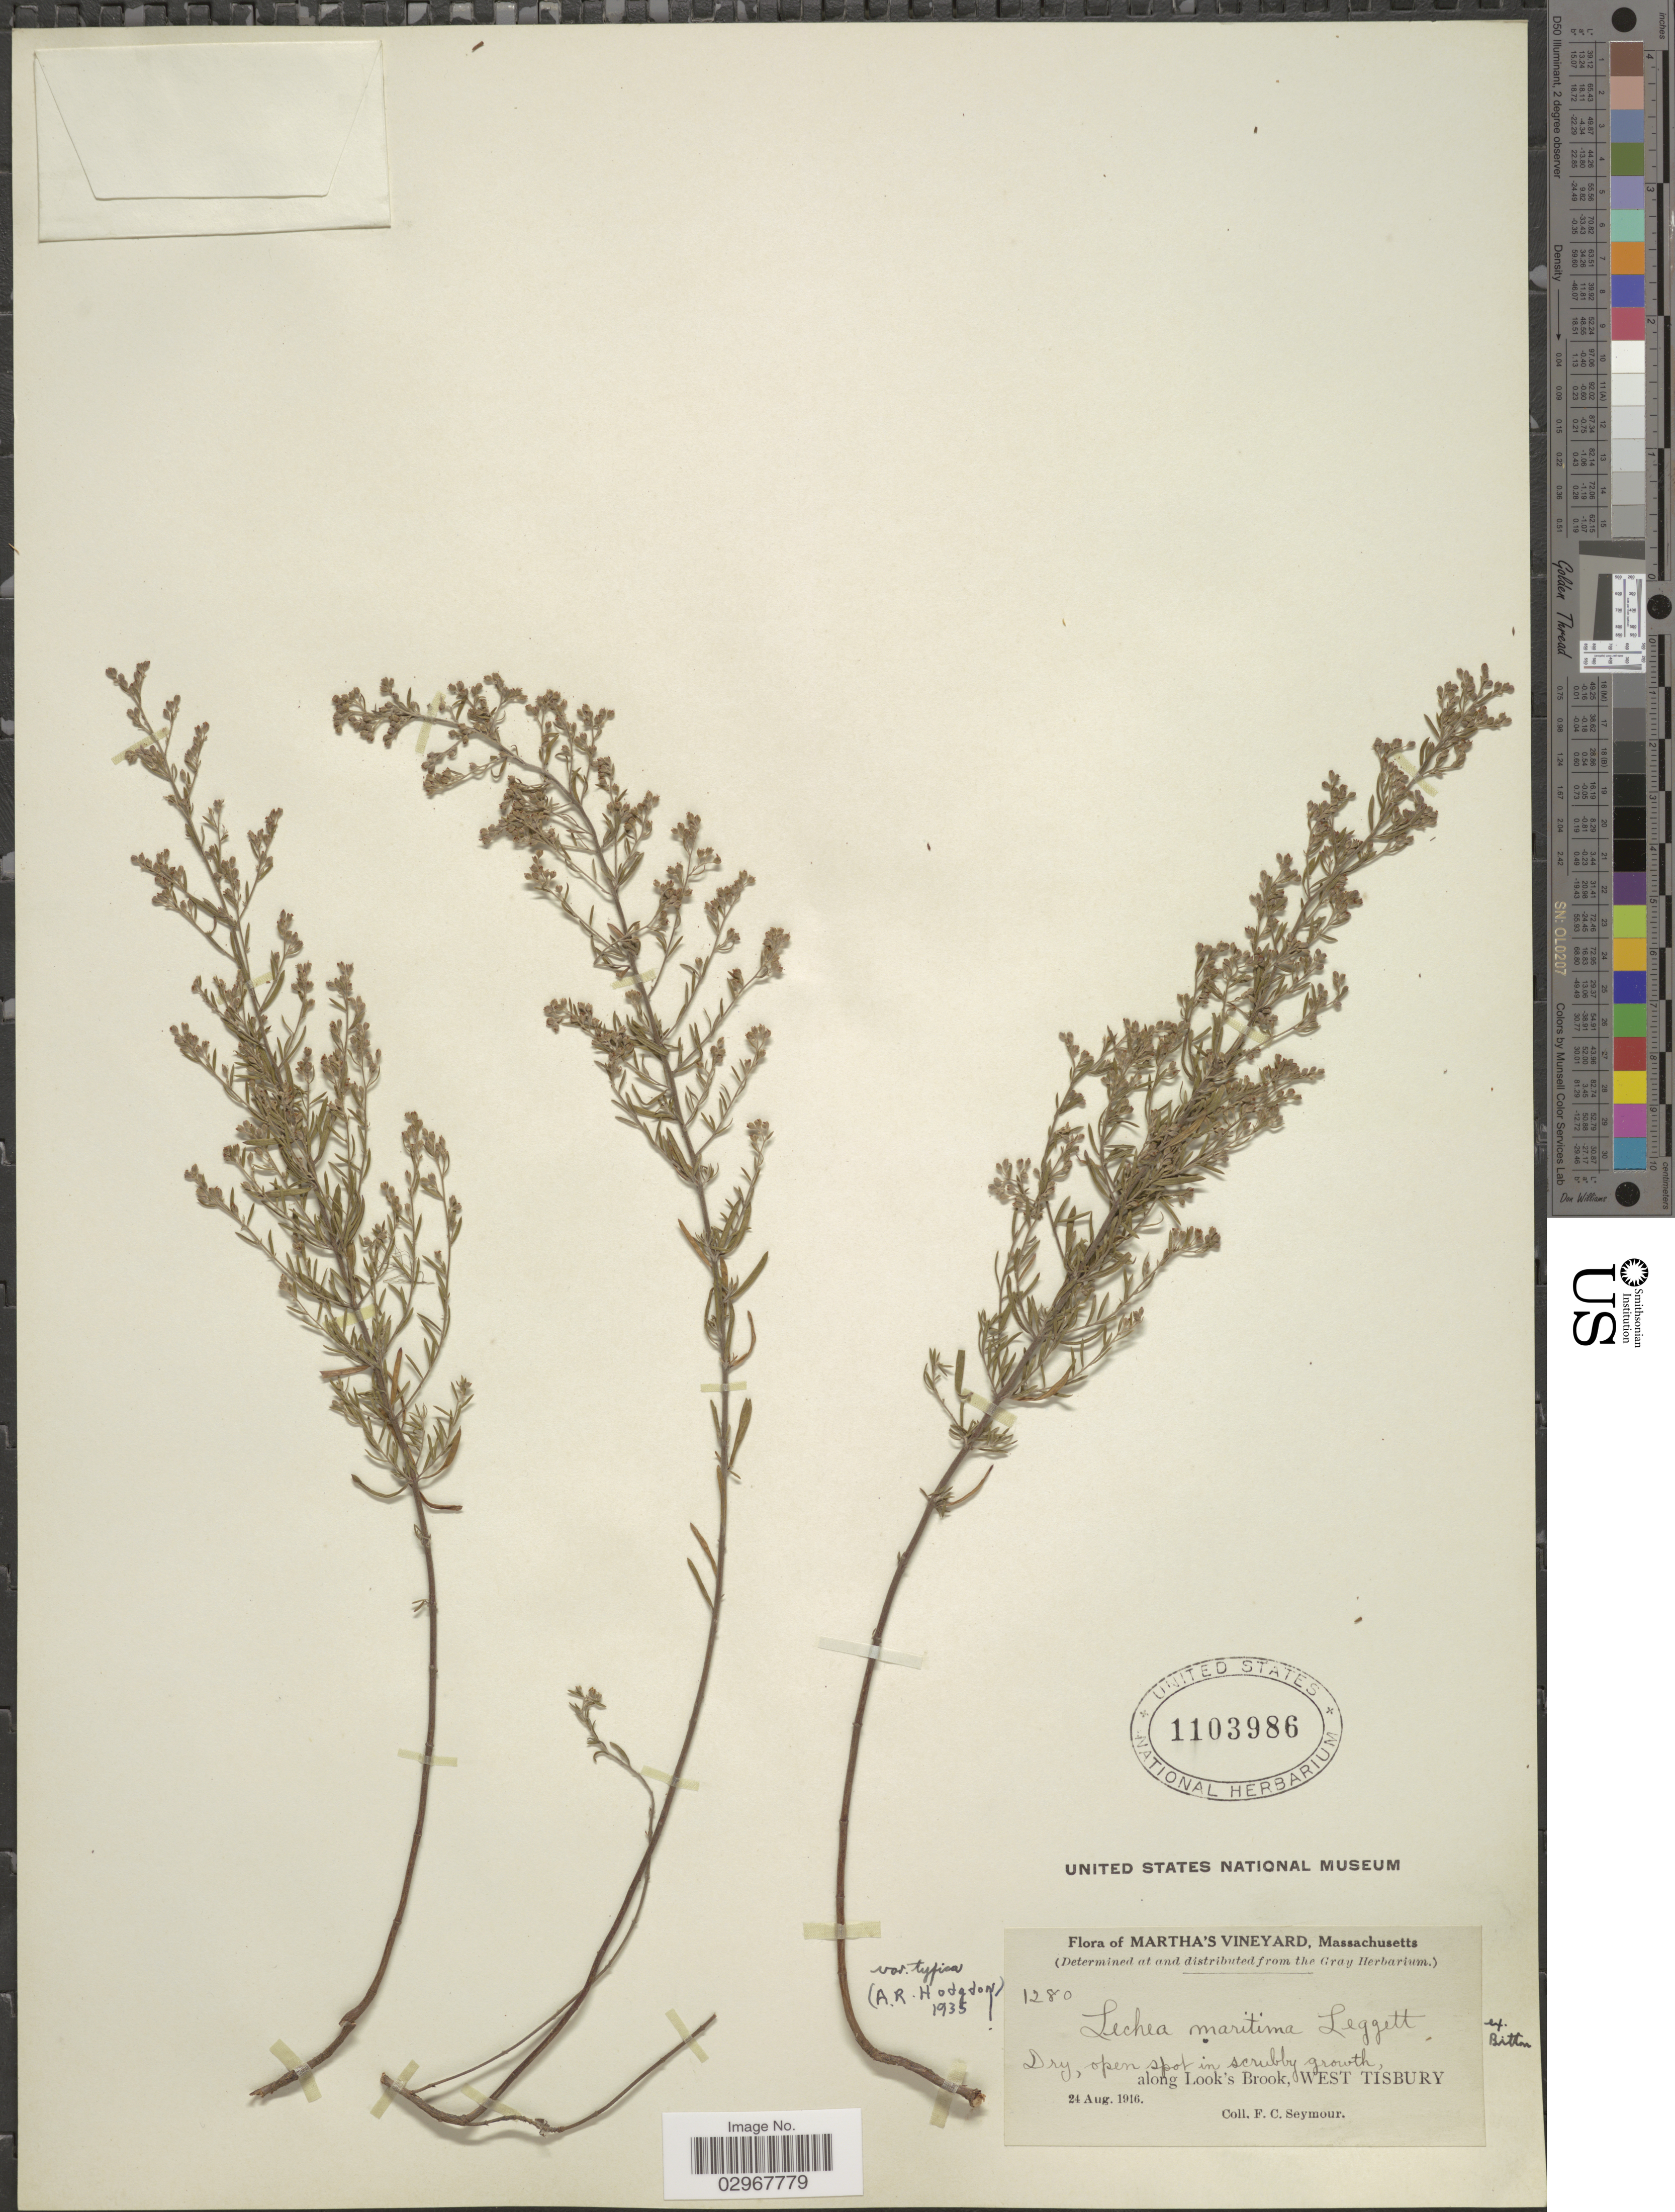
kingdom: Plantae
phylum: Tracheophyta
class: Magnoliopsida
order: Malvales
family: Cistaceae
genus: Lechea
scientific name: Lechea maritima var. typica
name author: Hodgdon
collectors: F. C. Seymour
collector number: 1280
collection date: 1916-08-24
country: United States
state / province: Massachusetts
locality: Martha's Vineyard. Along Look's Brook, West Tisbury.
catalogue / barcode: US 1103986